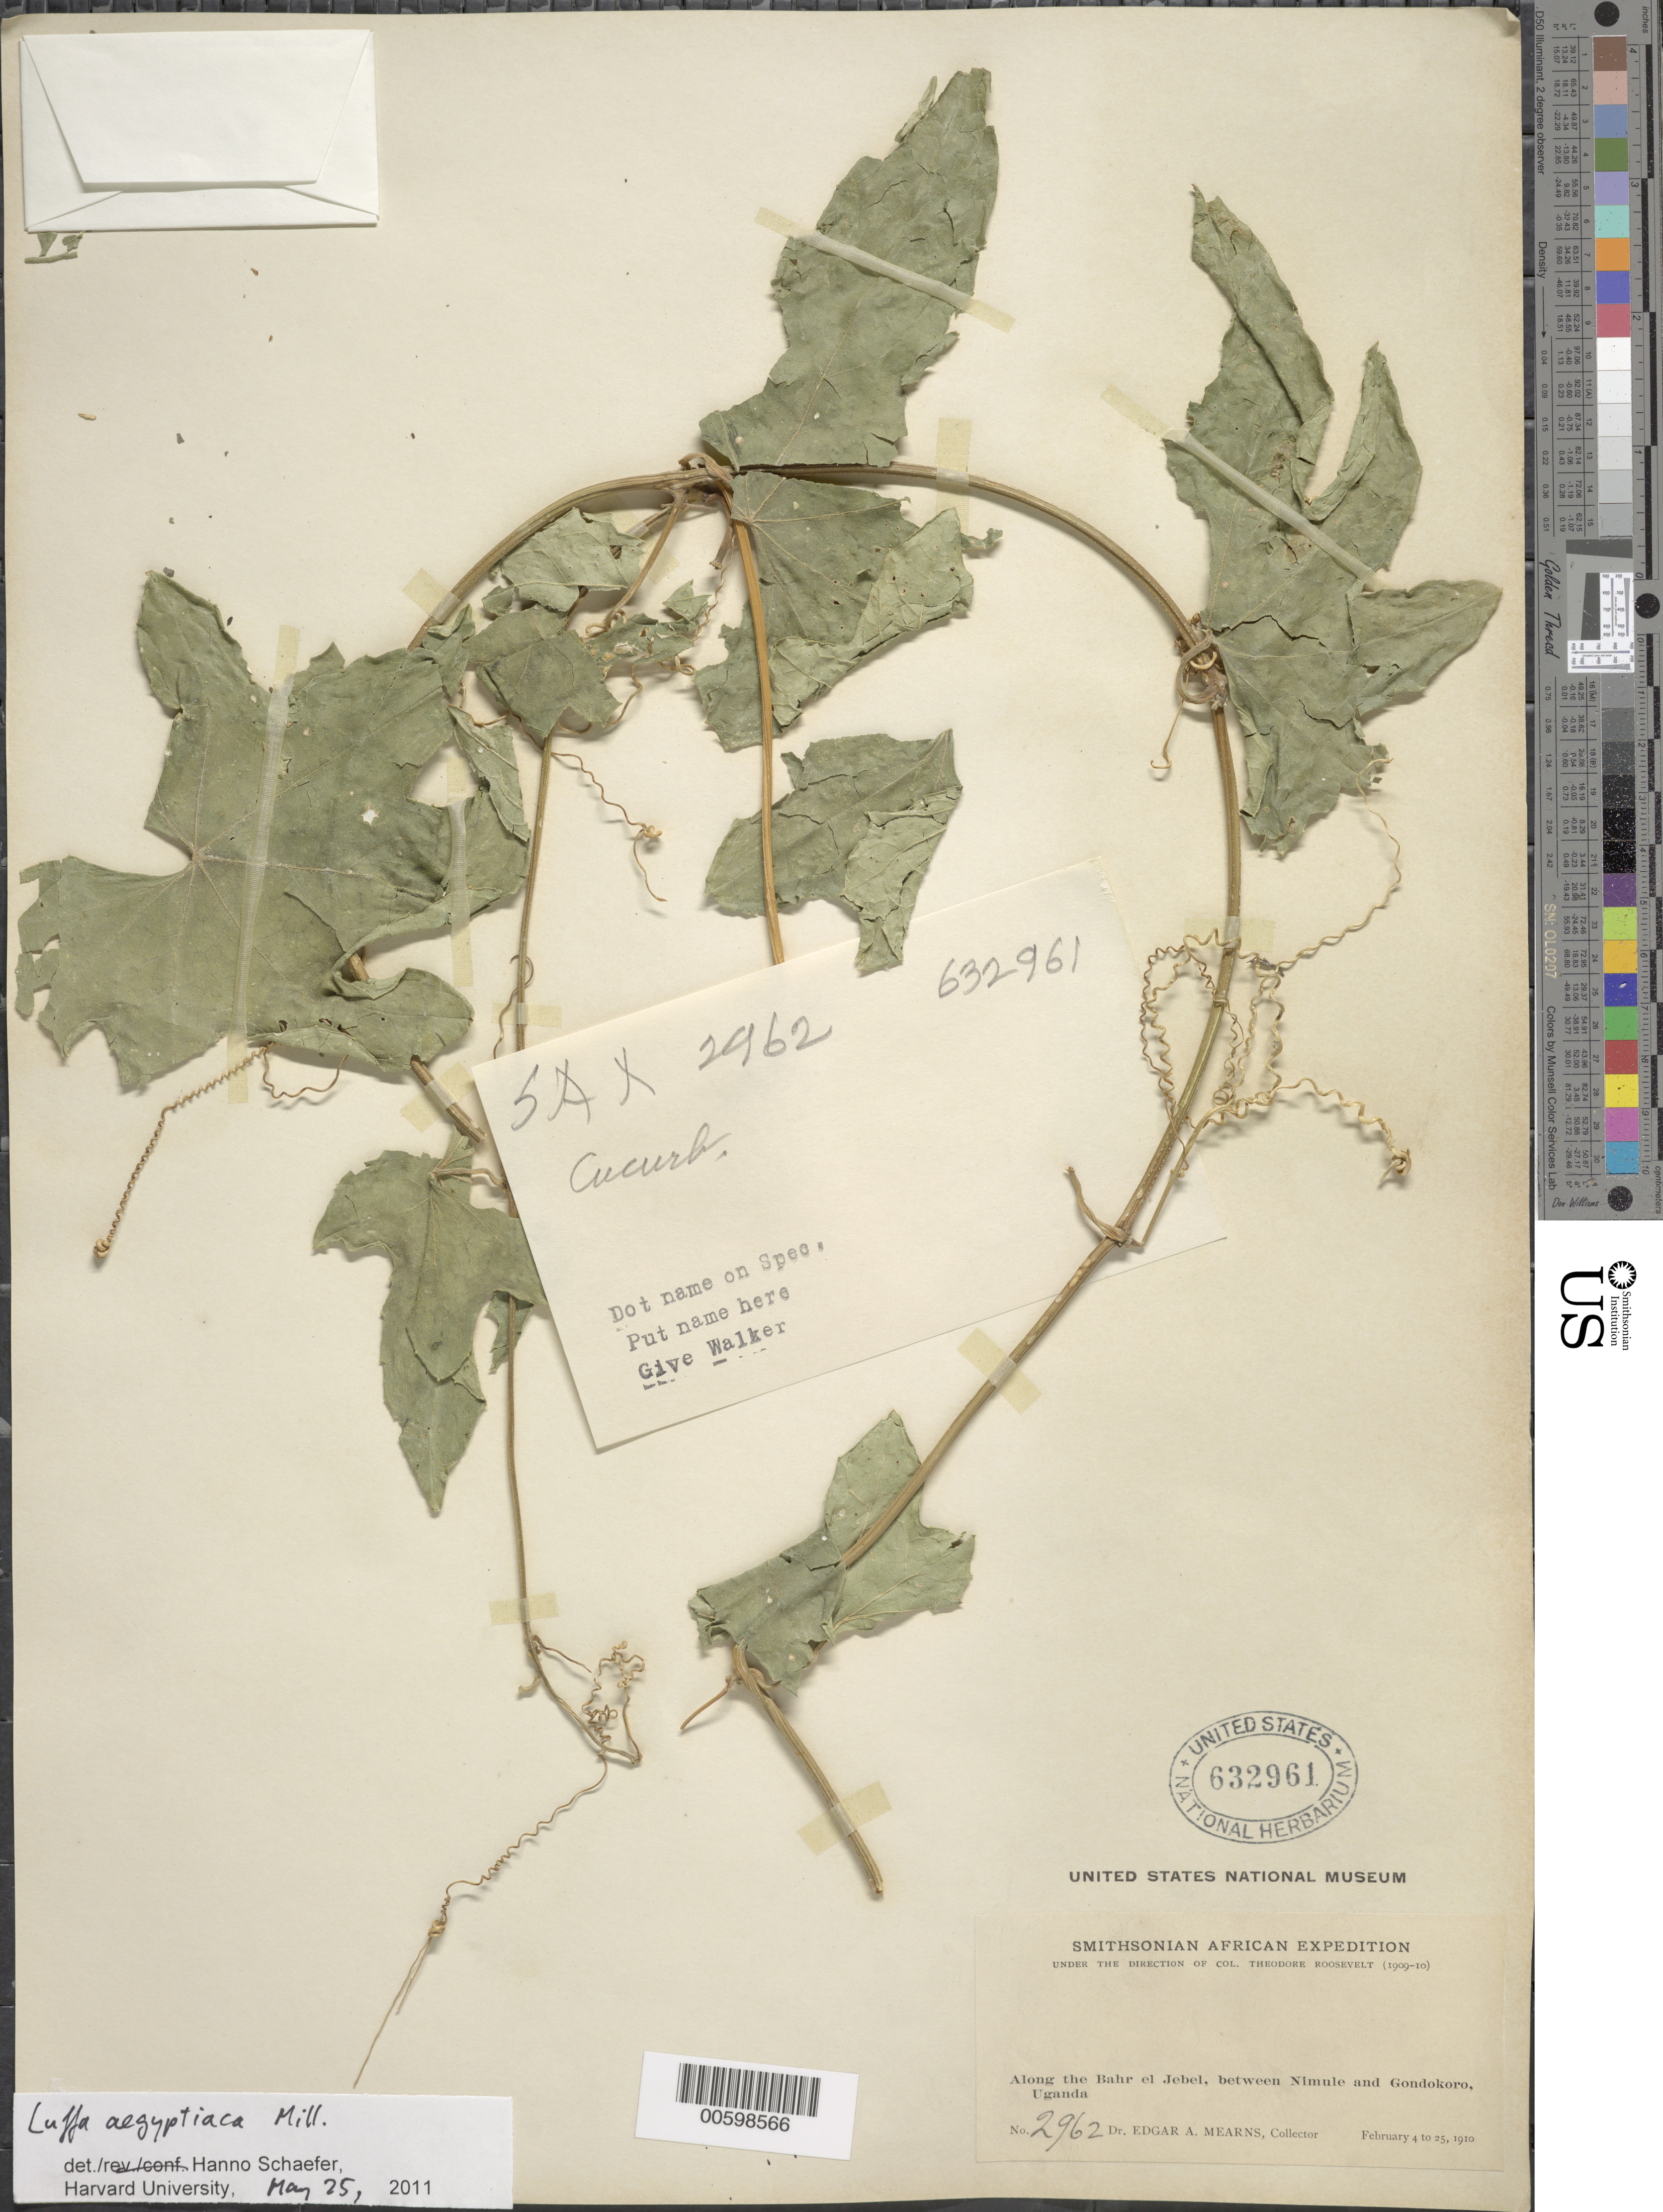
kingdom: Plantae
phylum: Tracheophyta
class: Magnoliopsida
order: Cucurbitales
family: Cucurbitaceae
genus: Luffa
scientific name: Luffa aegyptiaca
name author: Mill.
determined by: Schaefer, Hanno, Harvard University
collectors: E. A. Mearns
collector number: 2962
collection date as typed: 04 Feb 1910 to 25 Feb 1910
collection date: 1910-02-04/1910-02-25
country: South Sudan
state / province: Central Equatoria / Eastern Equatoria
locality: Along the Bahr el Jebel, between Nimule and Gondokoro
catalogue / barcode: US 632961